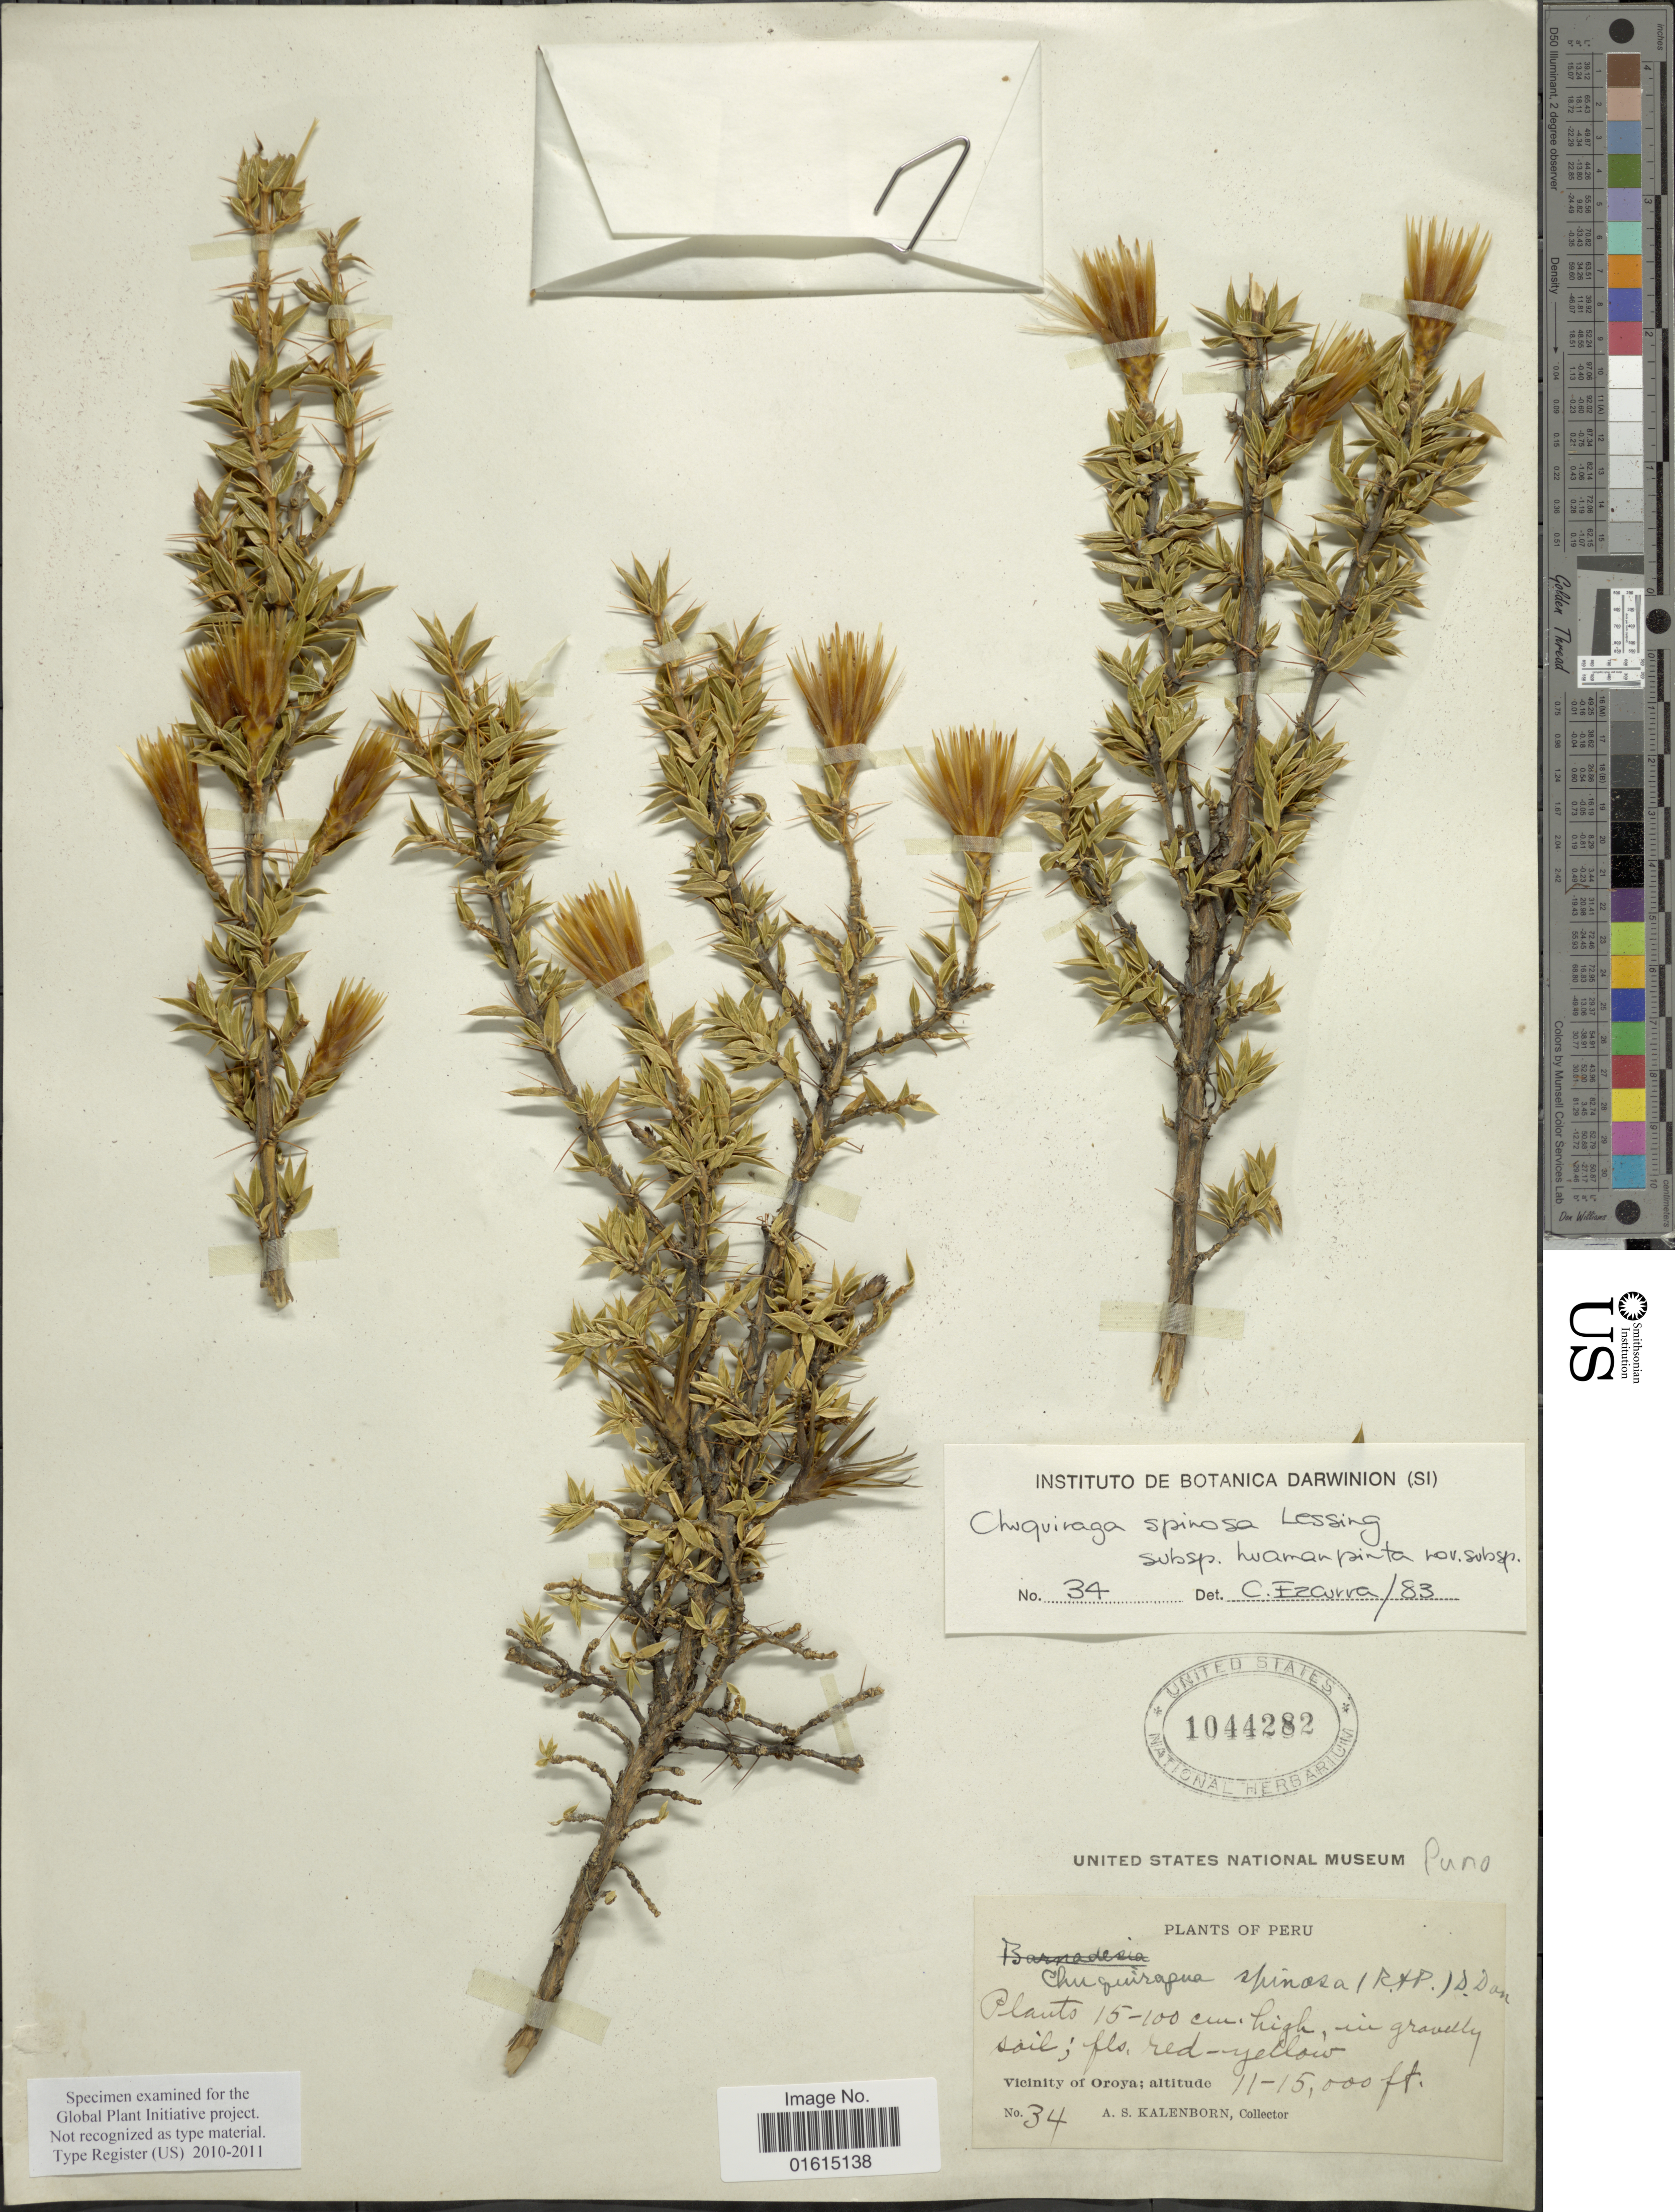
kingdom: Plantae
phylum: Tracheophyta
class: Magnoliopsida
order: Asterales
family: Asteraceae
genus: Chuquiraga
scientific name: Chuquiraga spinosa subsp. huamanpinta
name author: C. Ezcurra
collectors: A. Kalenborn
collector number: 34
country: Peru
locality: Vicinity of Oroya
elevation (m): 3353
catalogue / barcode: US 1044282